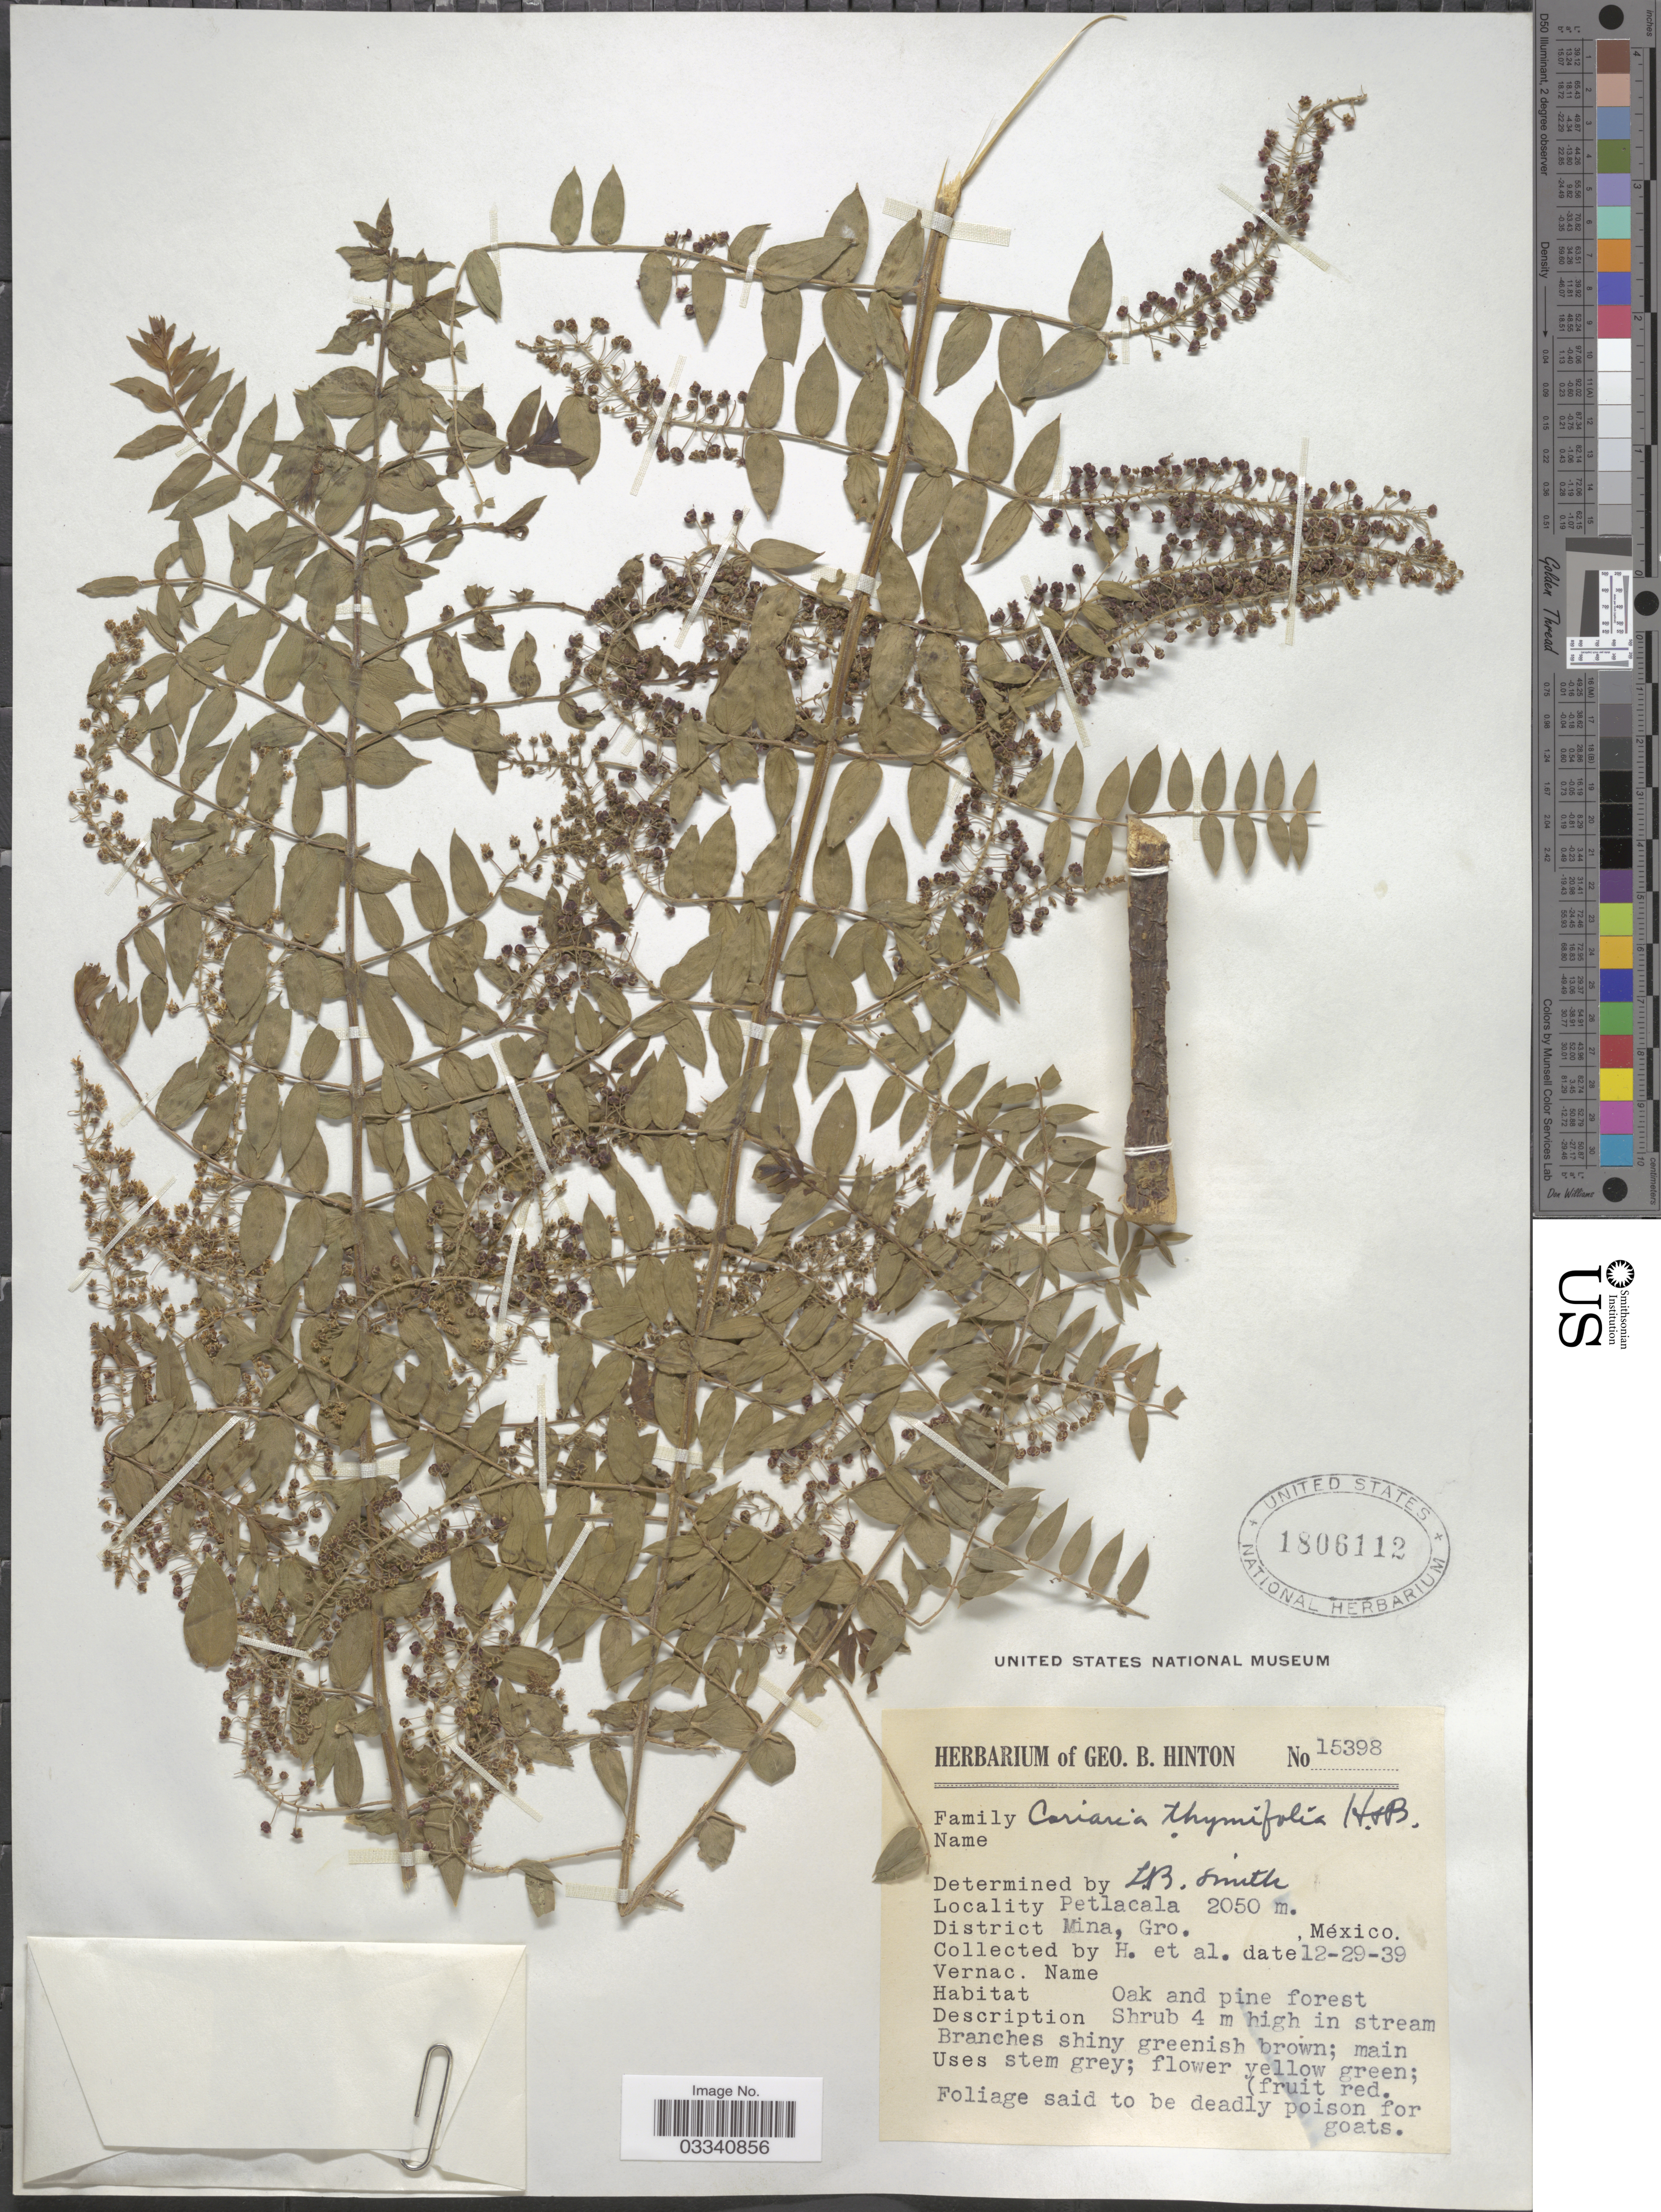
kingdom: Plantae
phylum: Tracheophyta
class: Magnoliopsida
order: Cucurbitales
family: Coriariaceae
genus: Coriaria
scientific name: Coriaria ruscifolia subsp. microphylla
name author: (Poir.) L.E. Skog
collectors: G. B. Hinton & et al.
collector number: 15398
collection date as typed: Transcribed d/m/y: 29/12/39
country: Mexico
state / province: Guerrero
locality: Petlacala, District Mina.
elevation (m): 2050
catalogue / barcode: US 1806112